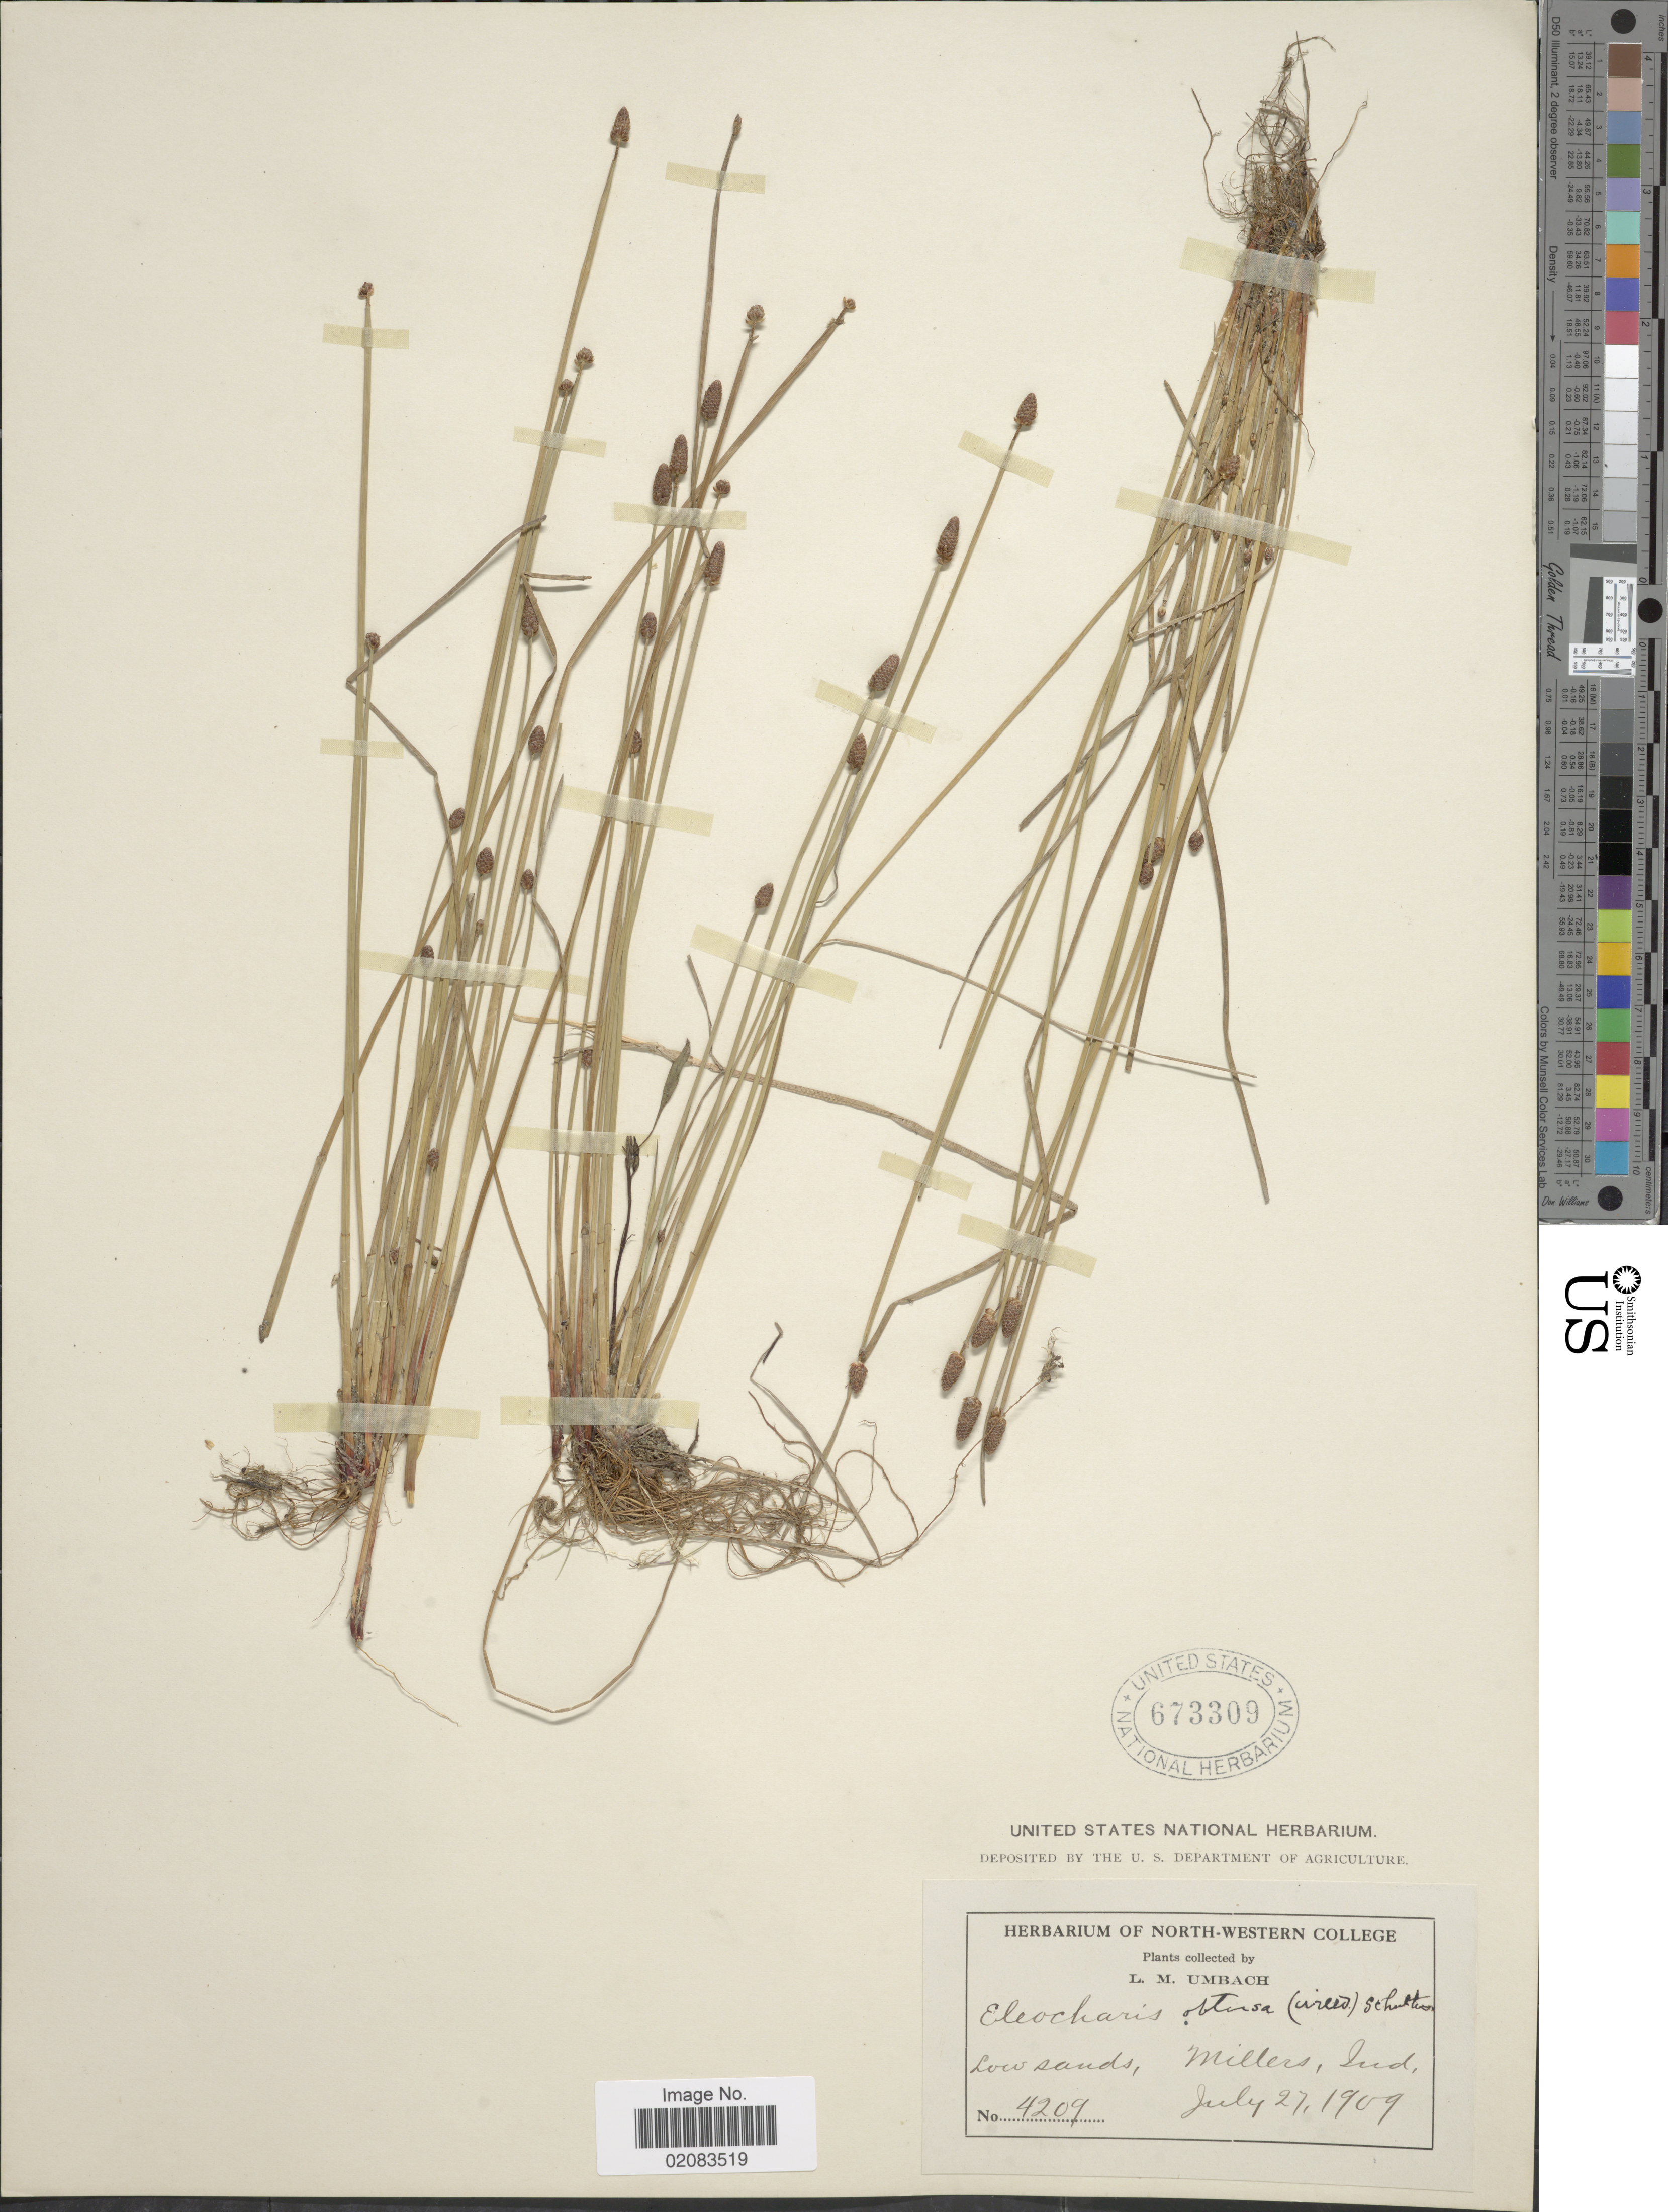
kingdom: Plantae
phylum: Tracheophyta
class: Liliopsida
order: Poales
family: Cyperaceae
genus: Eleocharis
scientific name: Eleocharis obtusa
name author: (Willd.) Schult.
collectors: L. M. Umbach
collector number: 4209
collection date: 1909-07-27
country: United States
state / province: Indiana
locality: Low sands, Millers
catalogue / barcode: US 673309